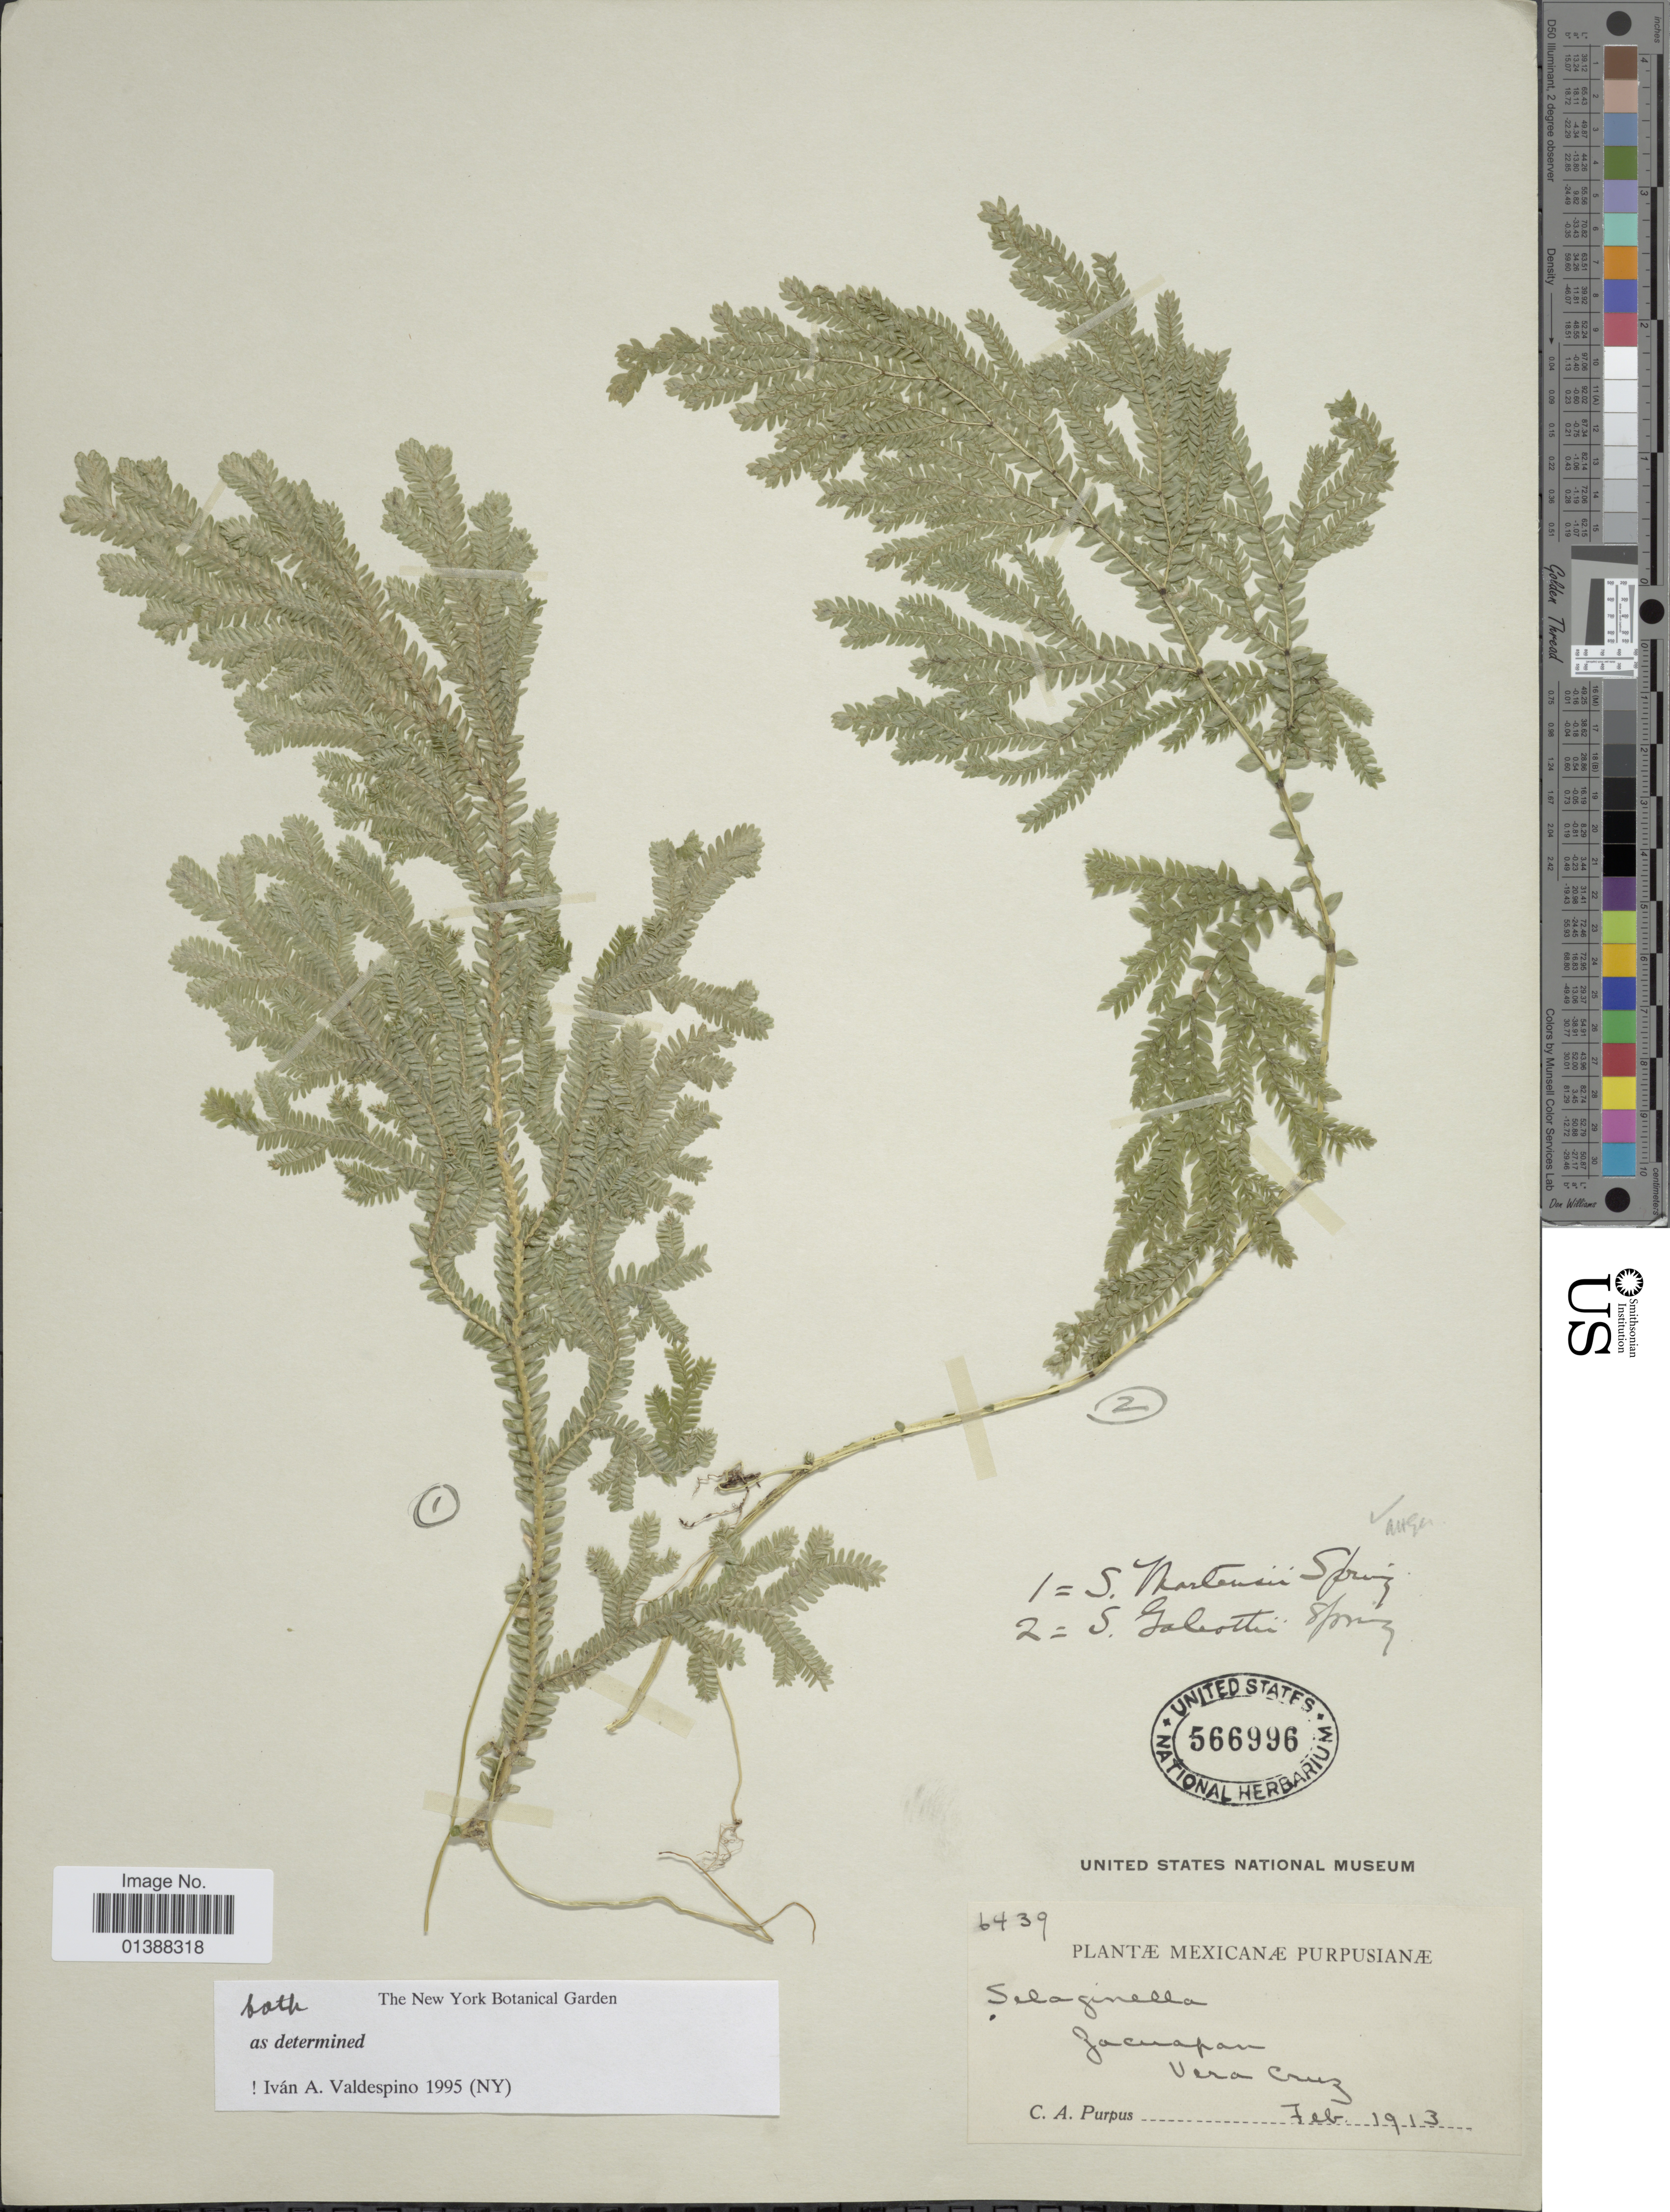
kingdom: Plantae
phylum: Tracheophyta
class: Lycopodiopsida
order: Selaginellales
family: Selaginellaceae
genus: Selaginella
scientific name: Selaginella martensii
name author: Spring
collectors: C. A. Purpus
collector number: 6439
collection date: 1913-02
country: Mexico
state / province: Veracruz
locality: Zacuapan, Vera Cruz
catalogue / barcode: US 566996